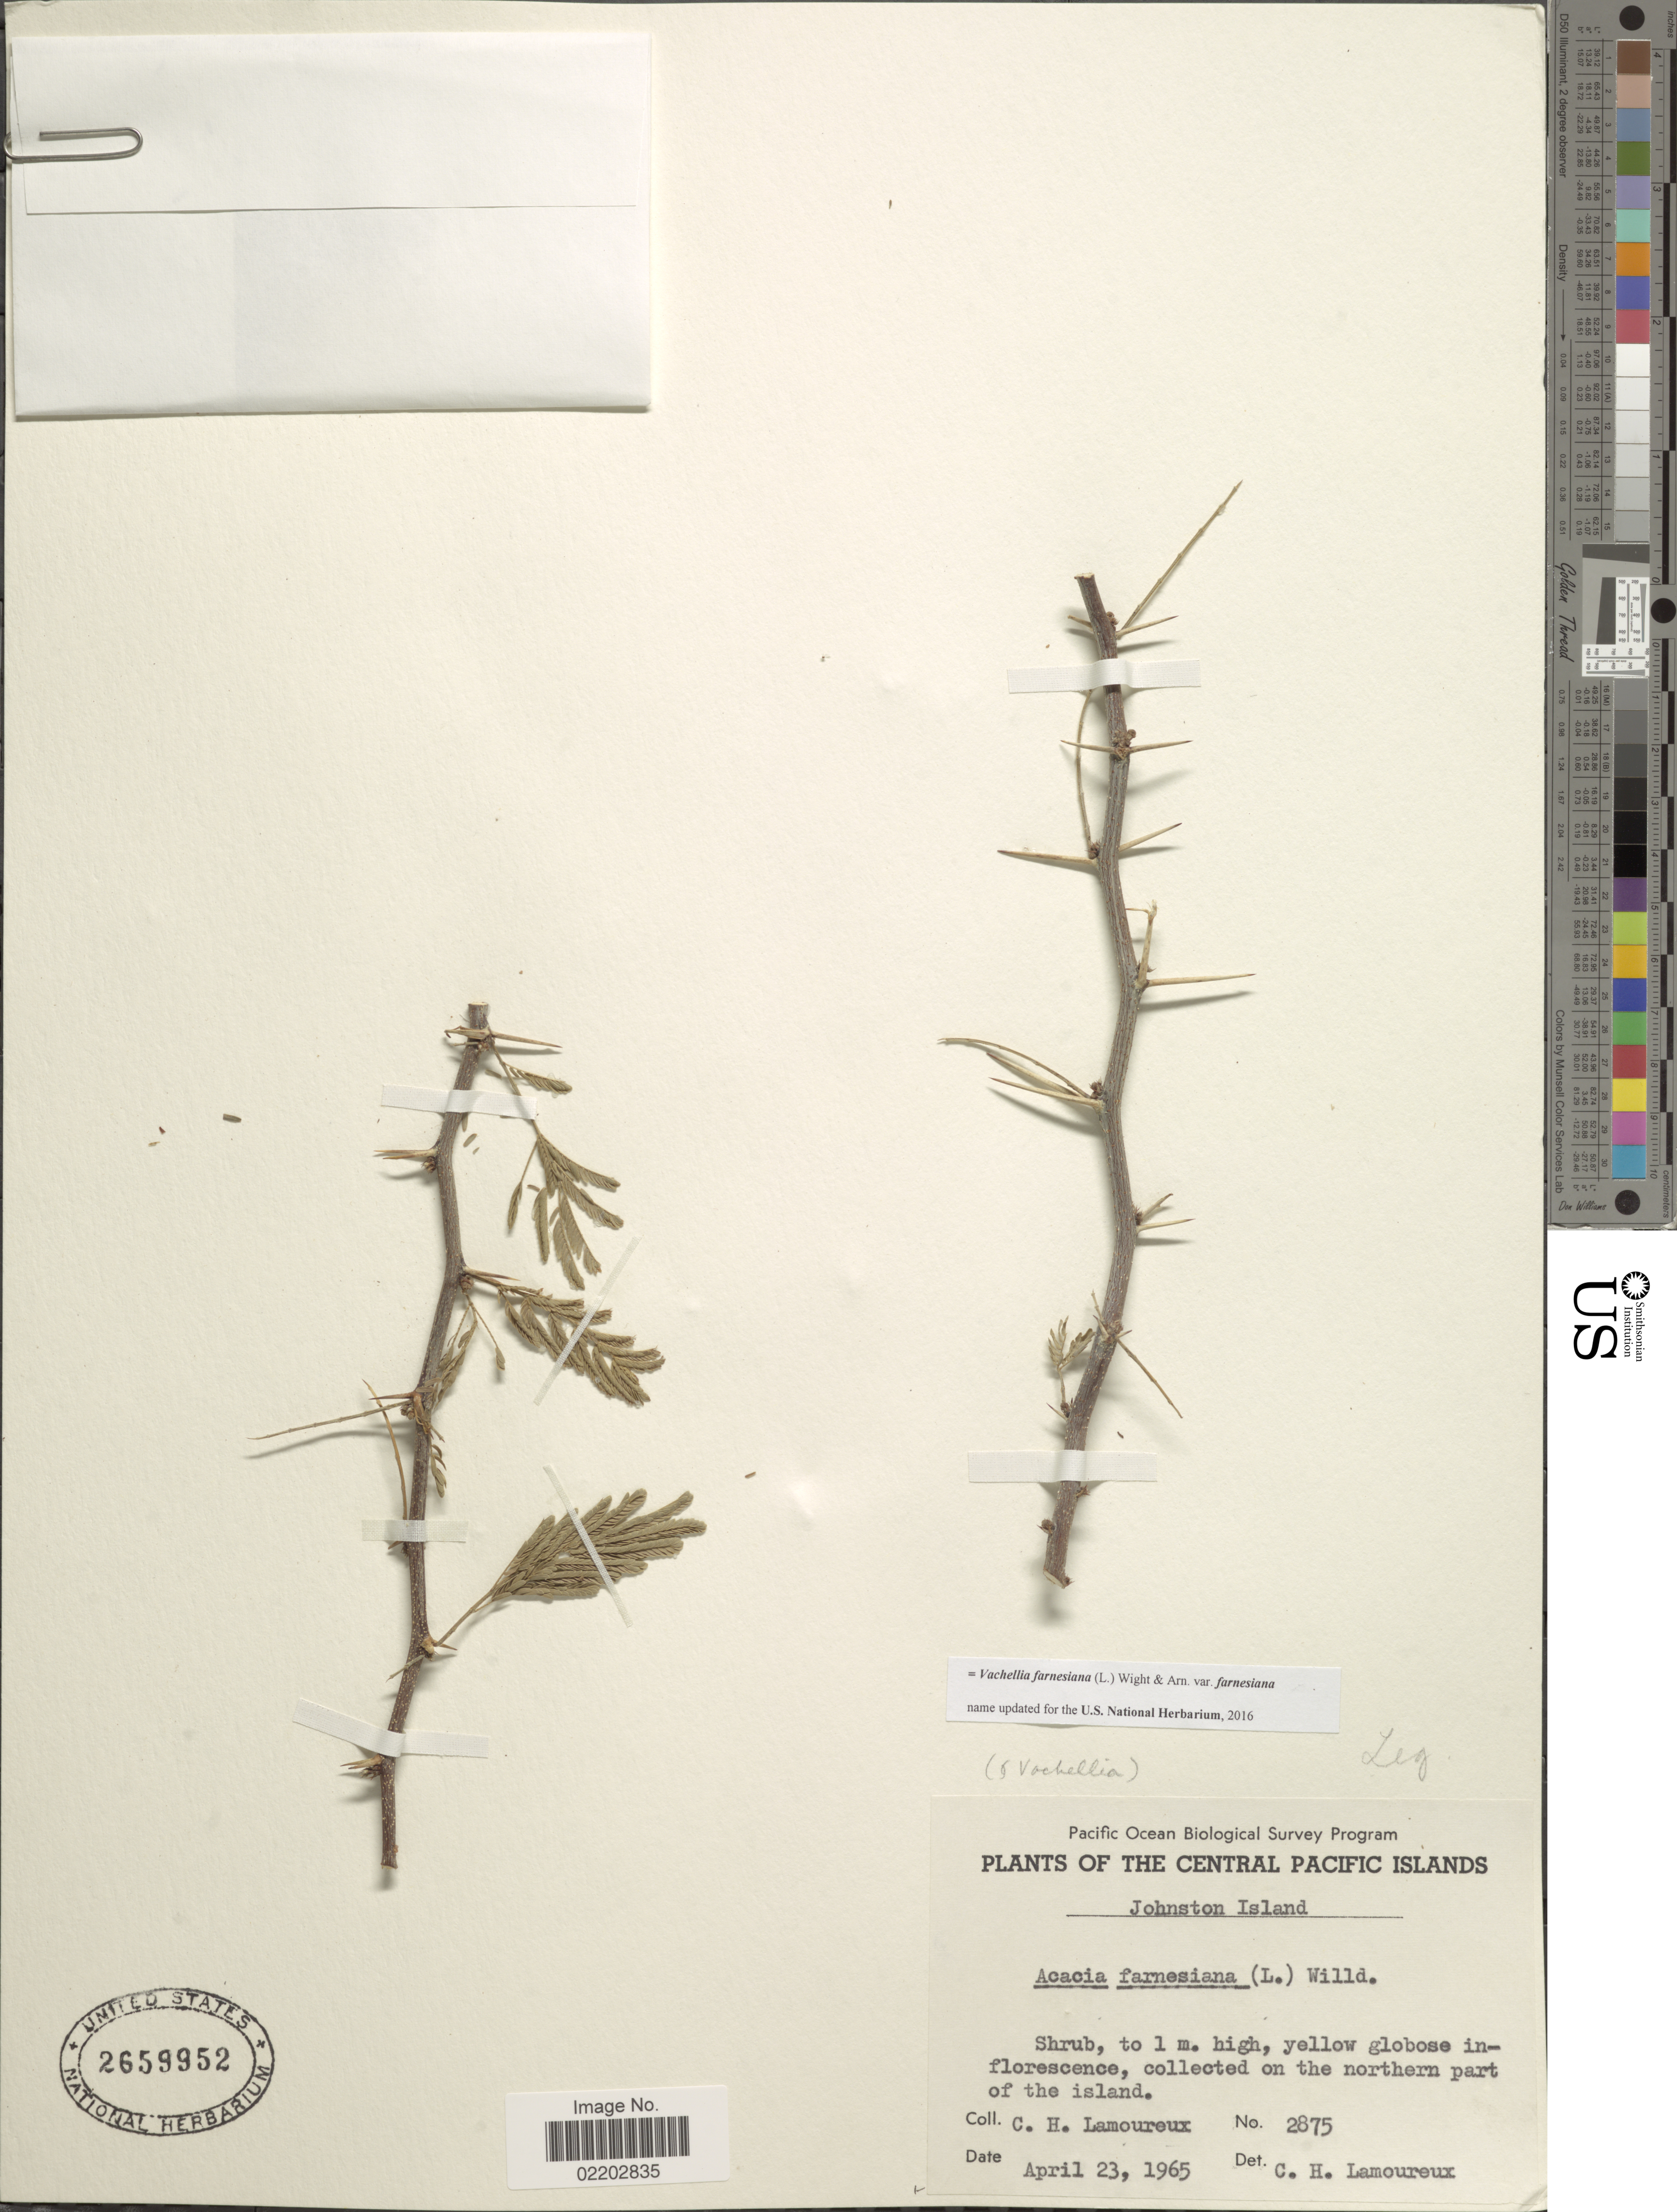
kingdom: Plantae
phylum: Tracheophyta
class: Magnoliopsida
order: Fabales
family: Fabaceae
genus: Vachellia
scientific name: Vachellia farnesiana var. farnesiana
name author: (L.) Wight & Arn.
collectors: C. Lamourex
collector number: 2875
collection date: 1965-04-23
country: U.S. Administered Pacific Islands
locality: Central Pacific Islands, Johnston Island, on the northern part of the island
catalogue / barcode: US 2659952